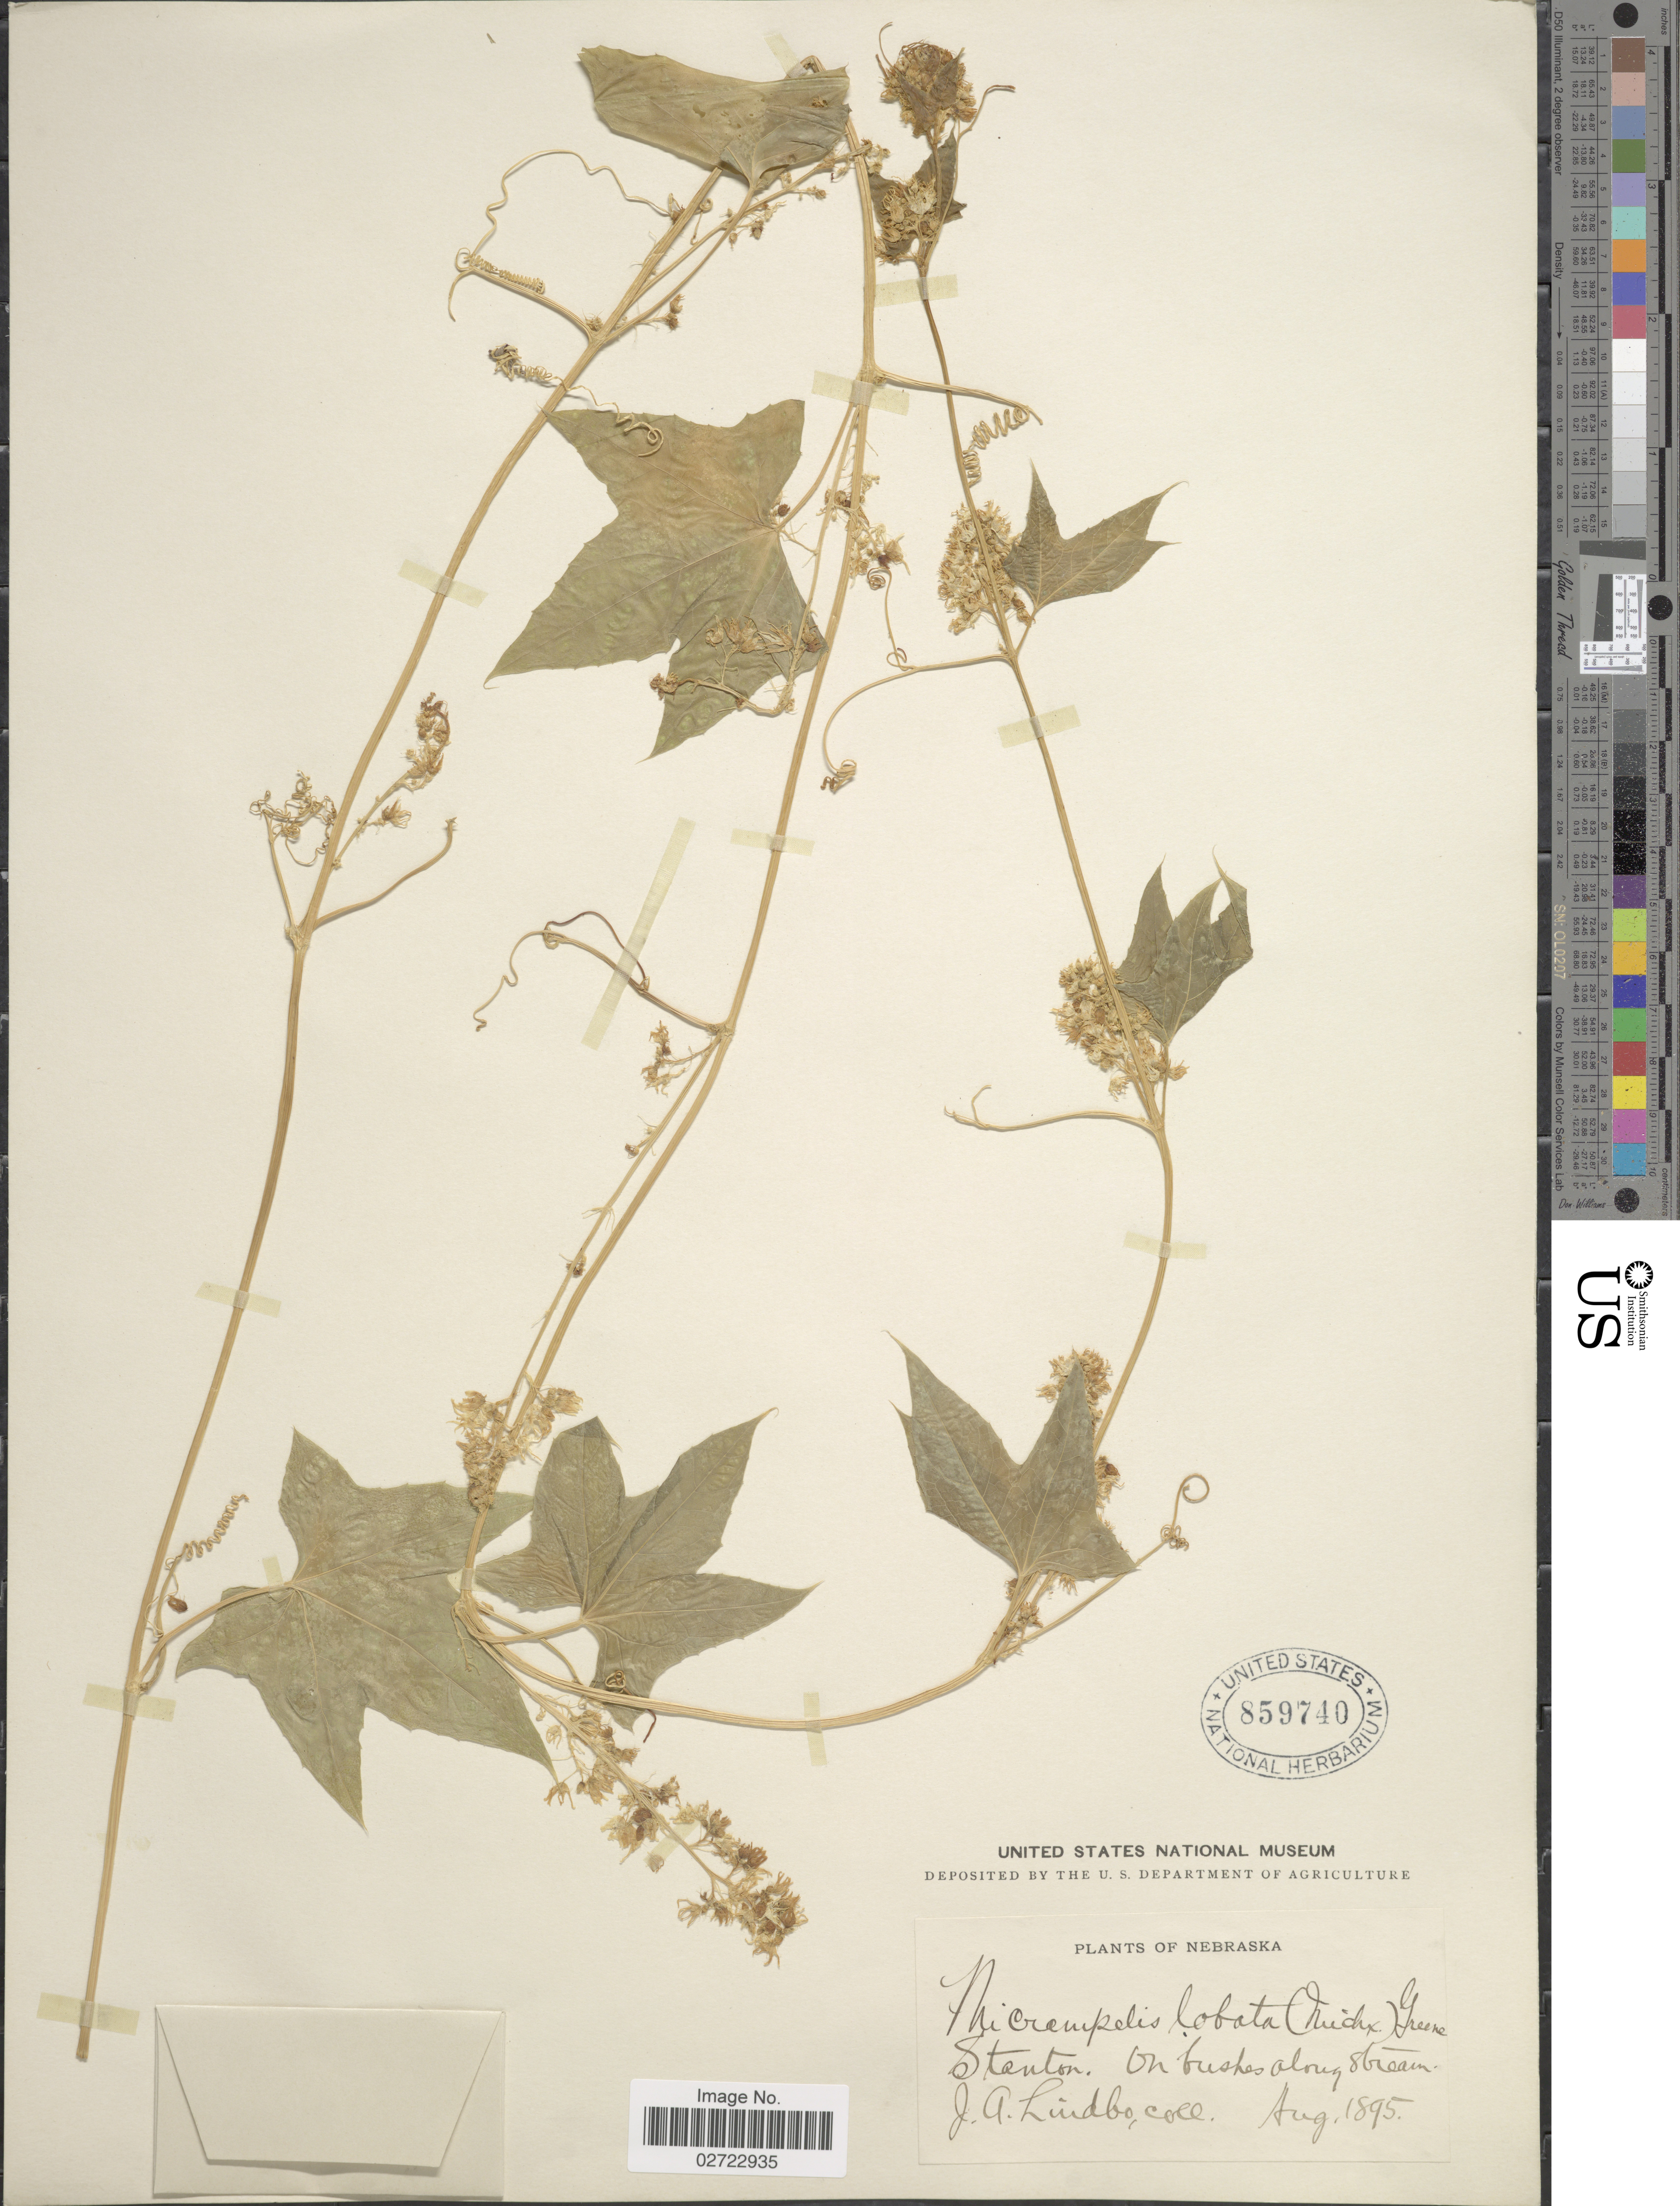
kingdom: Plantae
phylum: Tracheophyta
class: Magnoliopsida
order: Cucurbitales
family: Cucurbitaceae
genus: Echinocystis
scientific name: Echinocystis lobata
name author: (Michx.) Torr. & A. Gray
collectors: J. Lindbo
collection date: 1895-08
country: United States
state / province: Nebraska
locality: Stanton, on bushes along stream.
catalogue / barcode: US 859740